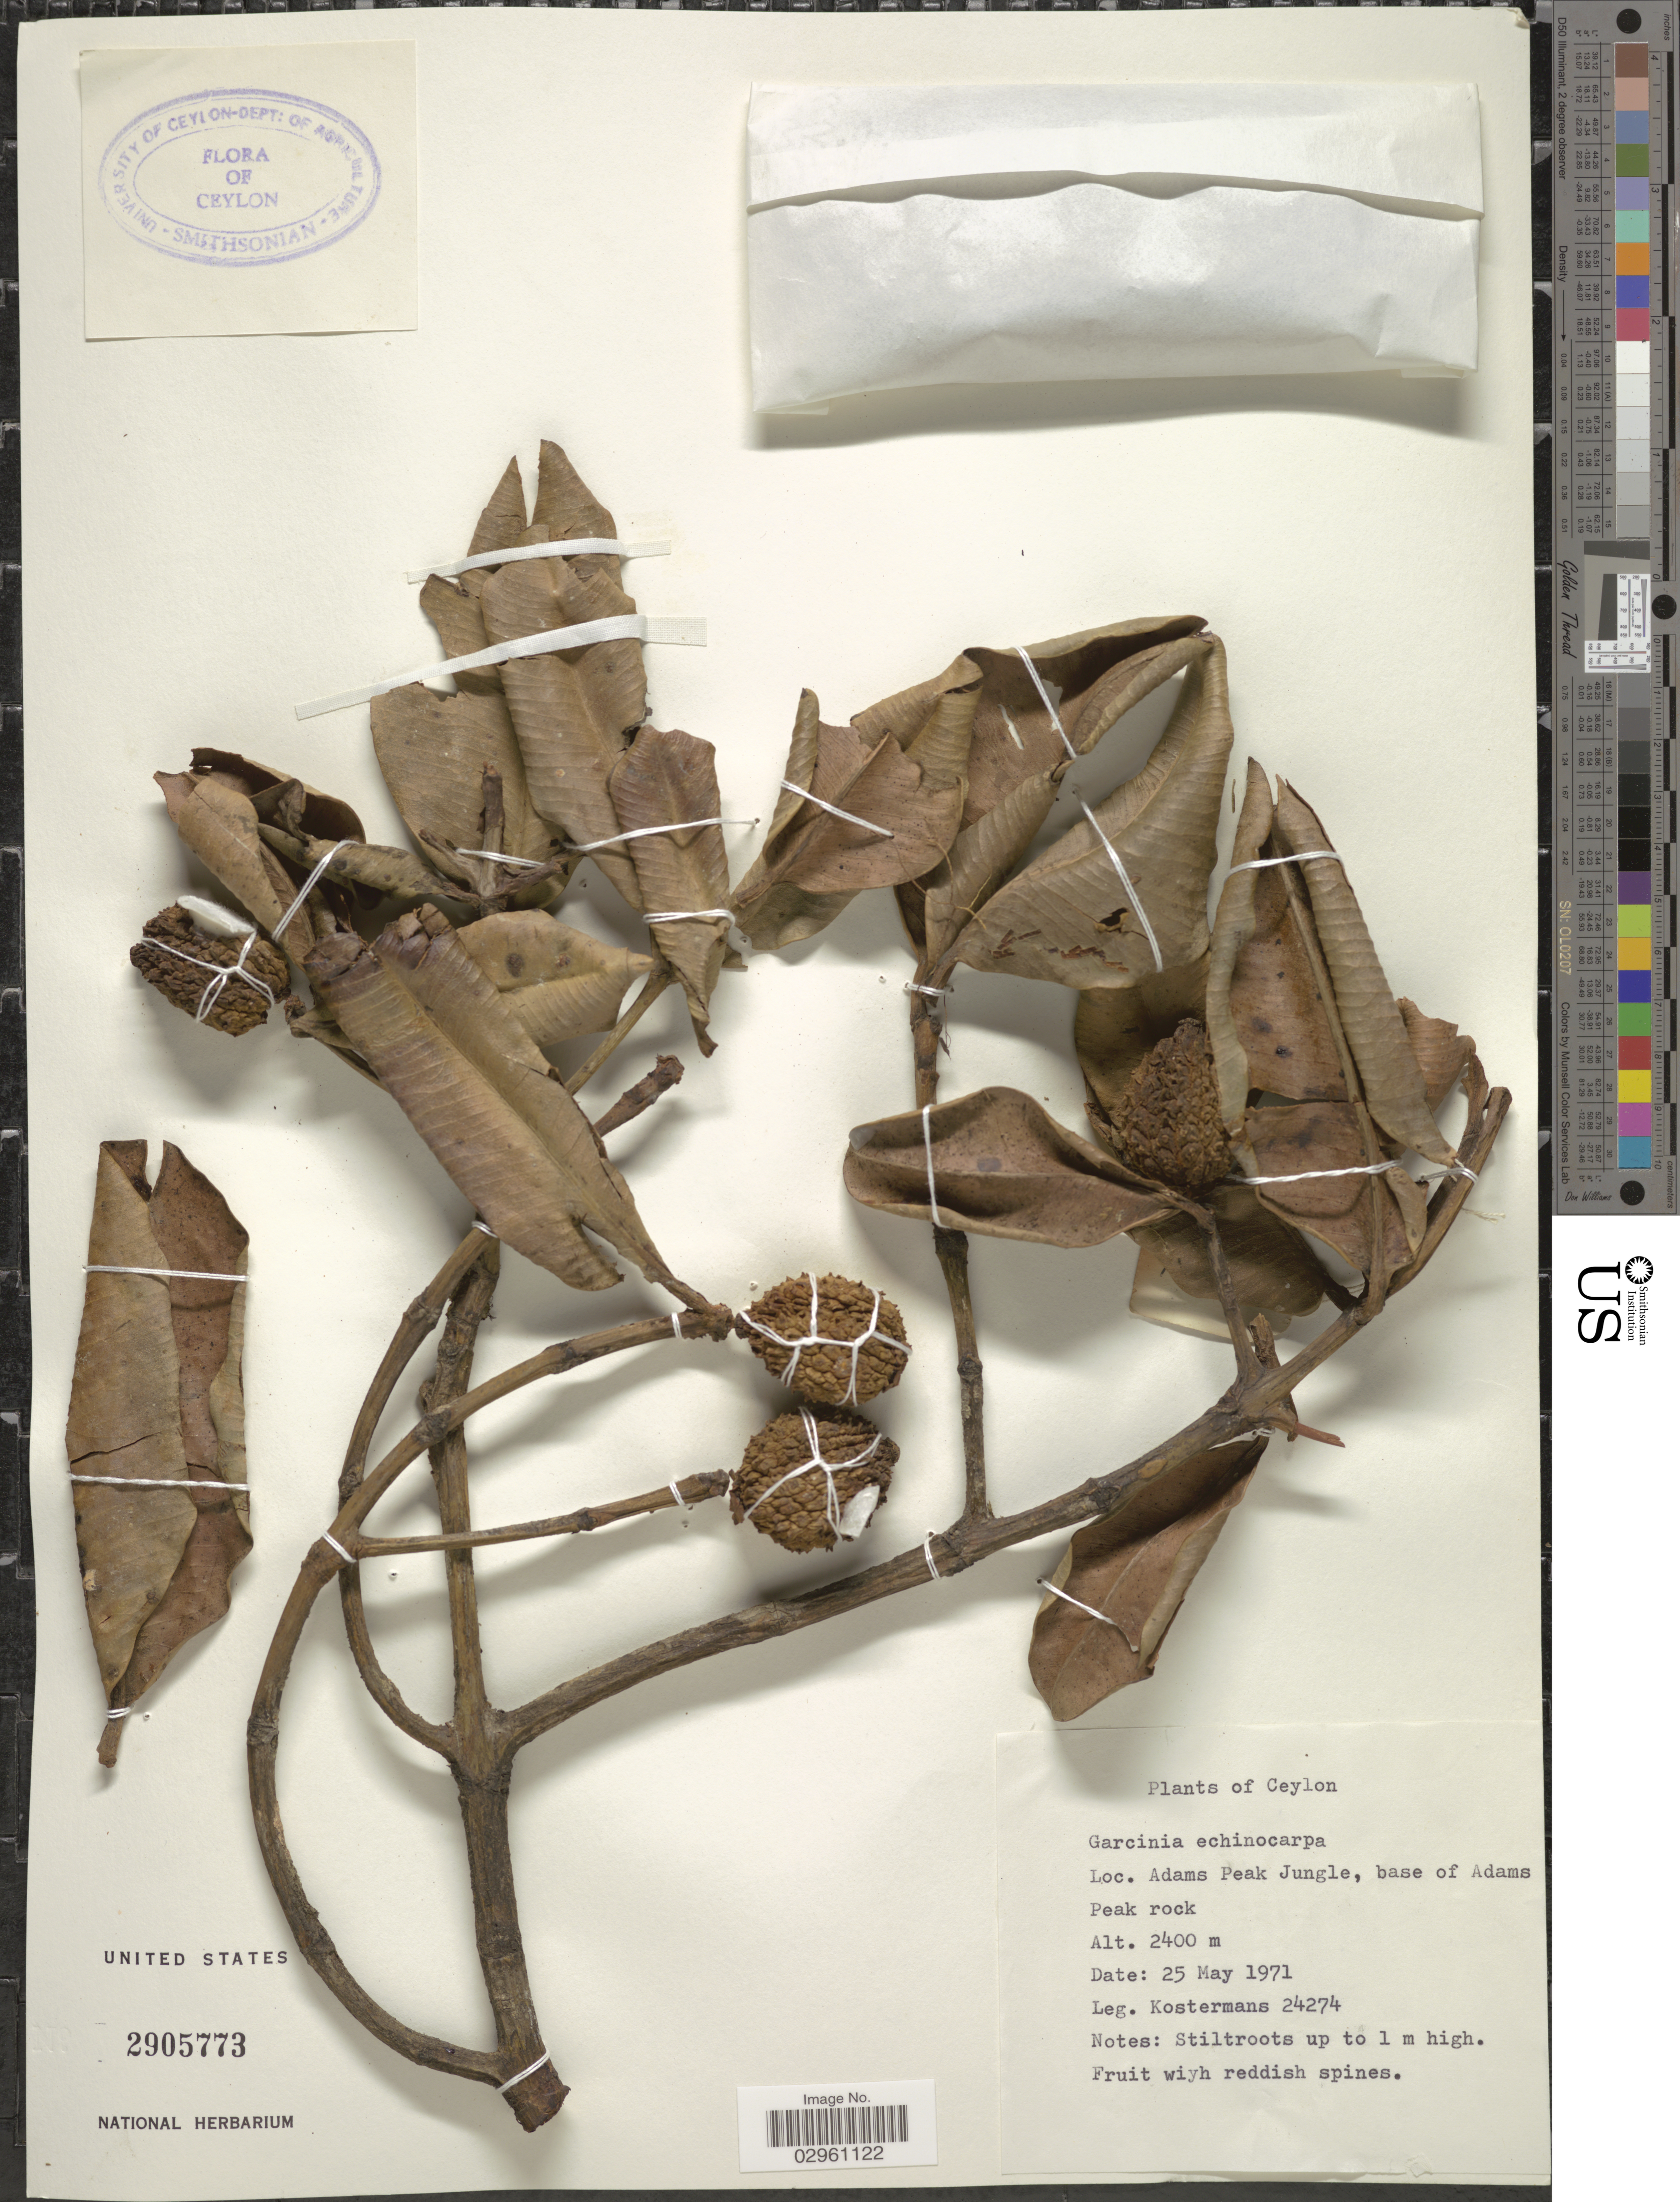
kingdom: Plantae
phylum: Tracheophyta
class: Magnoliopsida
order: Malpighiales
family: Clusiaceae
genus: Garcinia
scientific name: Garcinia echinocarpa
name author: Thwaites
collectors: Kostermans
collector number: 24274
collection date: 1971-05-25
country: Sri Lanka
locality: Adams Peak Jungle, base of Adams Peak rock.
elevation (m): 2400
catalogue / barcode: US 2905773